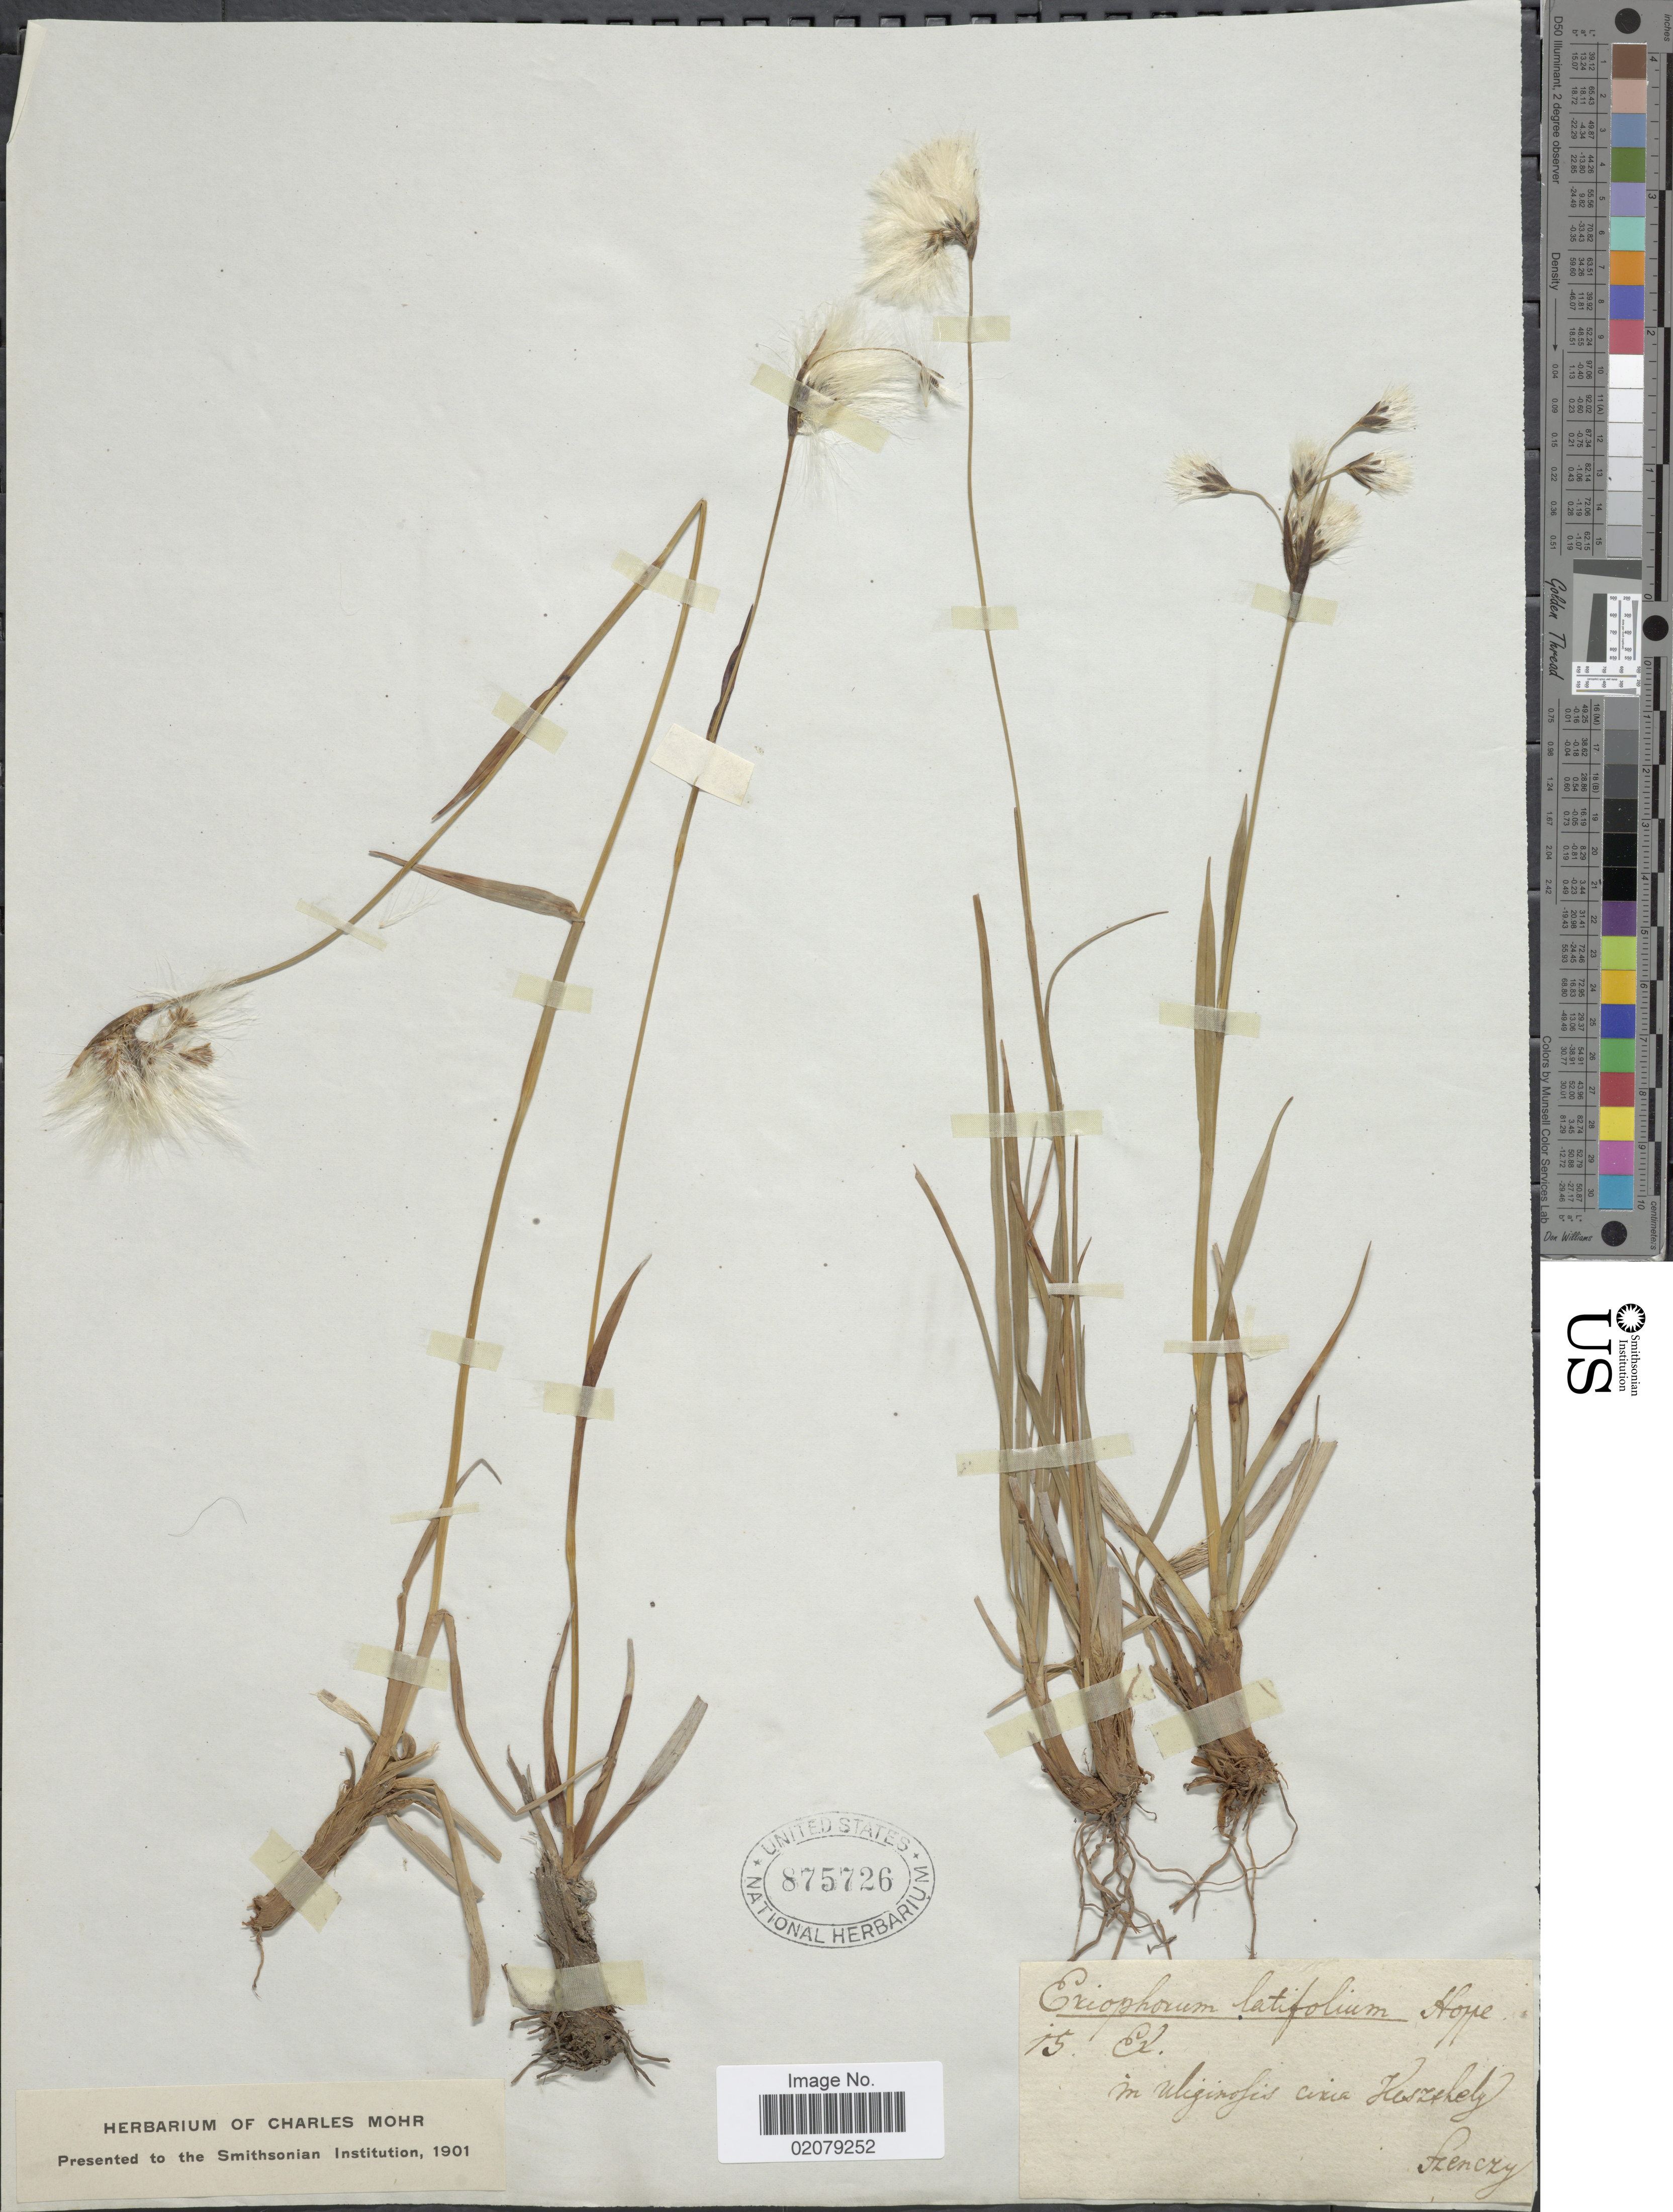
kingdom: Plantae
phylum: Tracheophyta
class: Liliopsida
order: Poales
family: Cyperaceae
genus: Eriophorum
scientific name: Eriophorum scheuchzeri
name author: Hoppe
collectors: Szenczy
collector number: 15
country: Hungary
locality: In uliginzofis cizi Keszthely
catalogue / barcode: US 875726